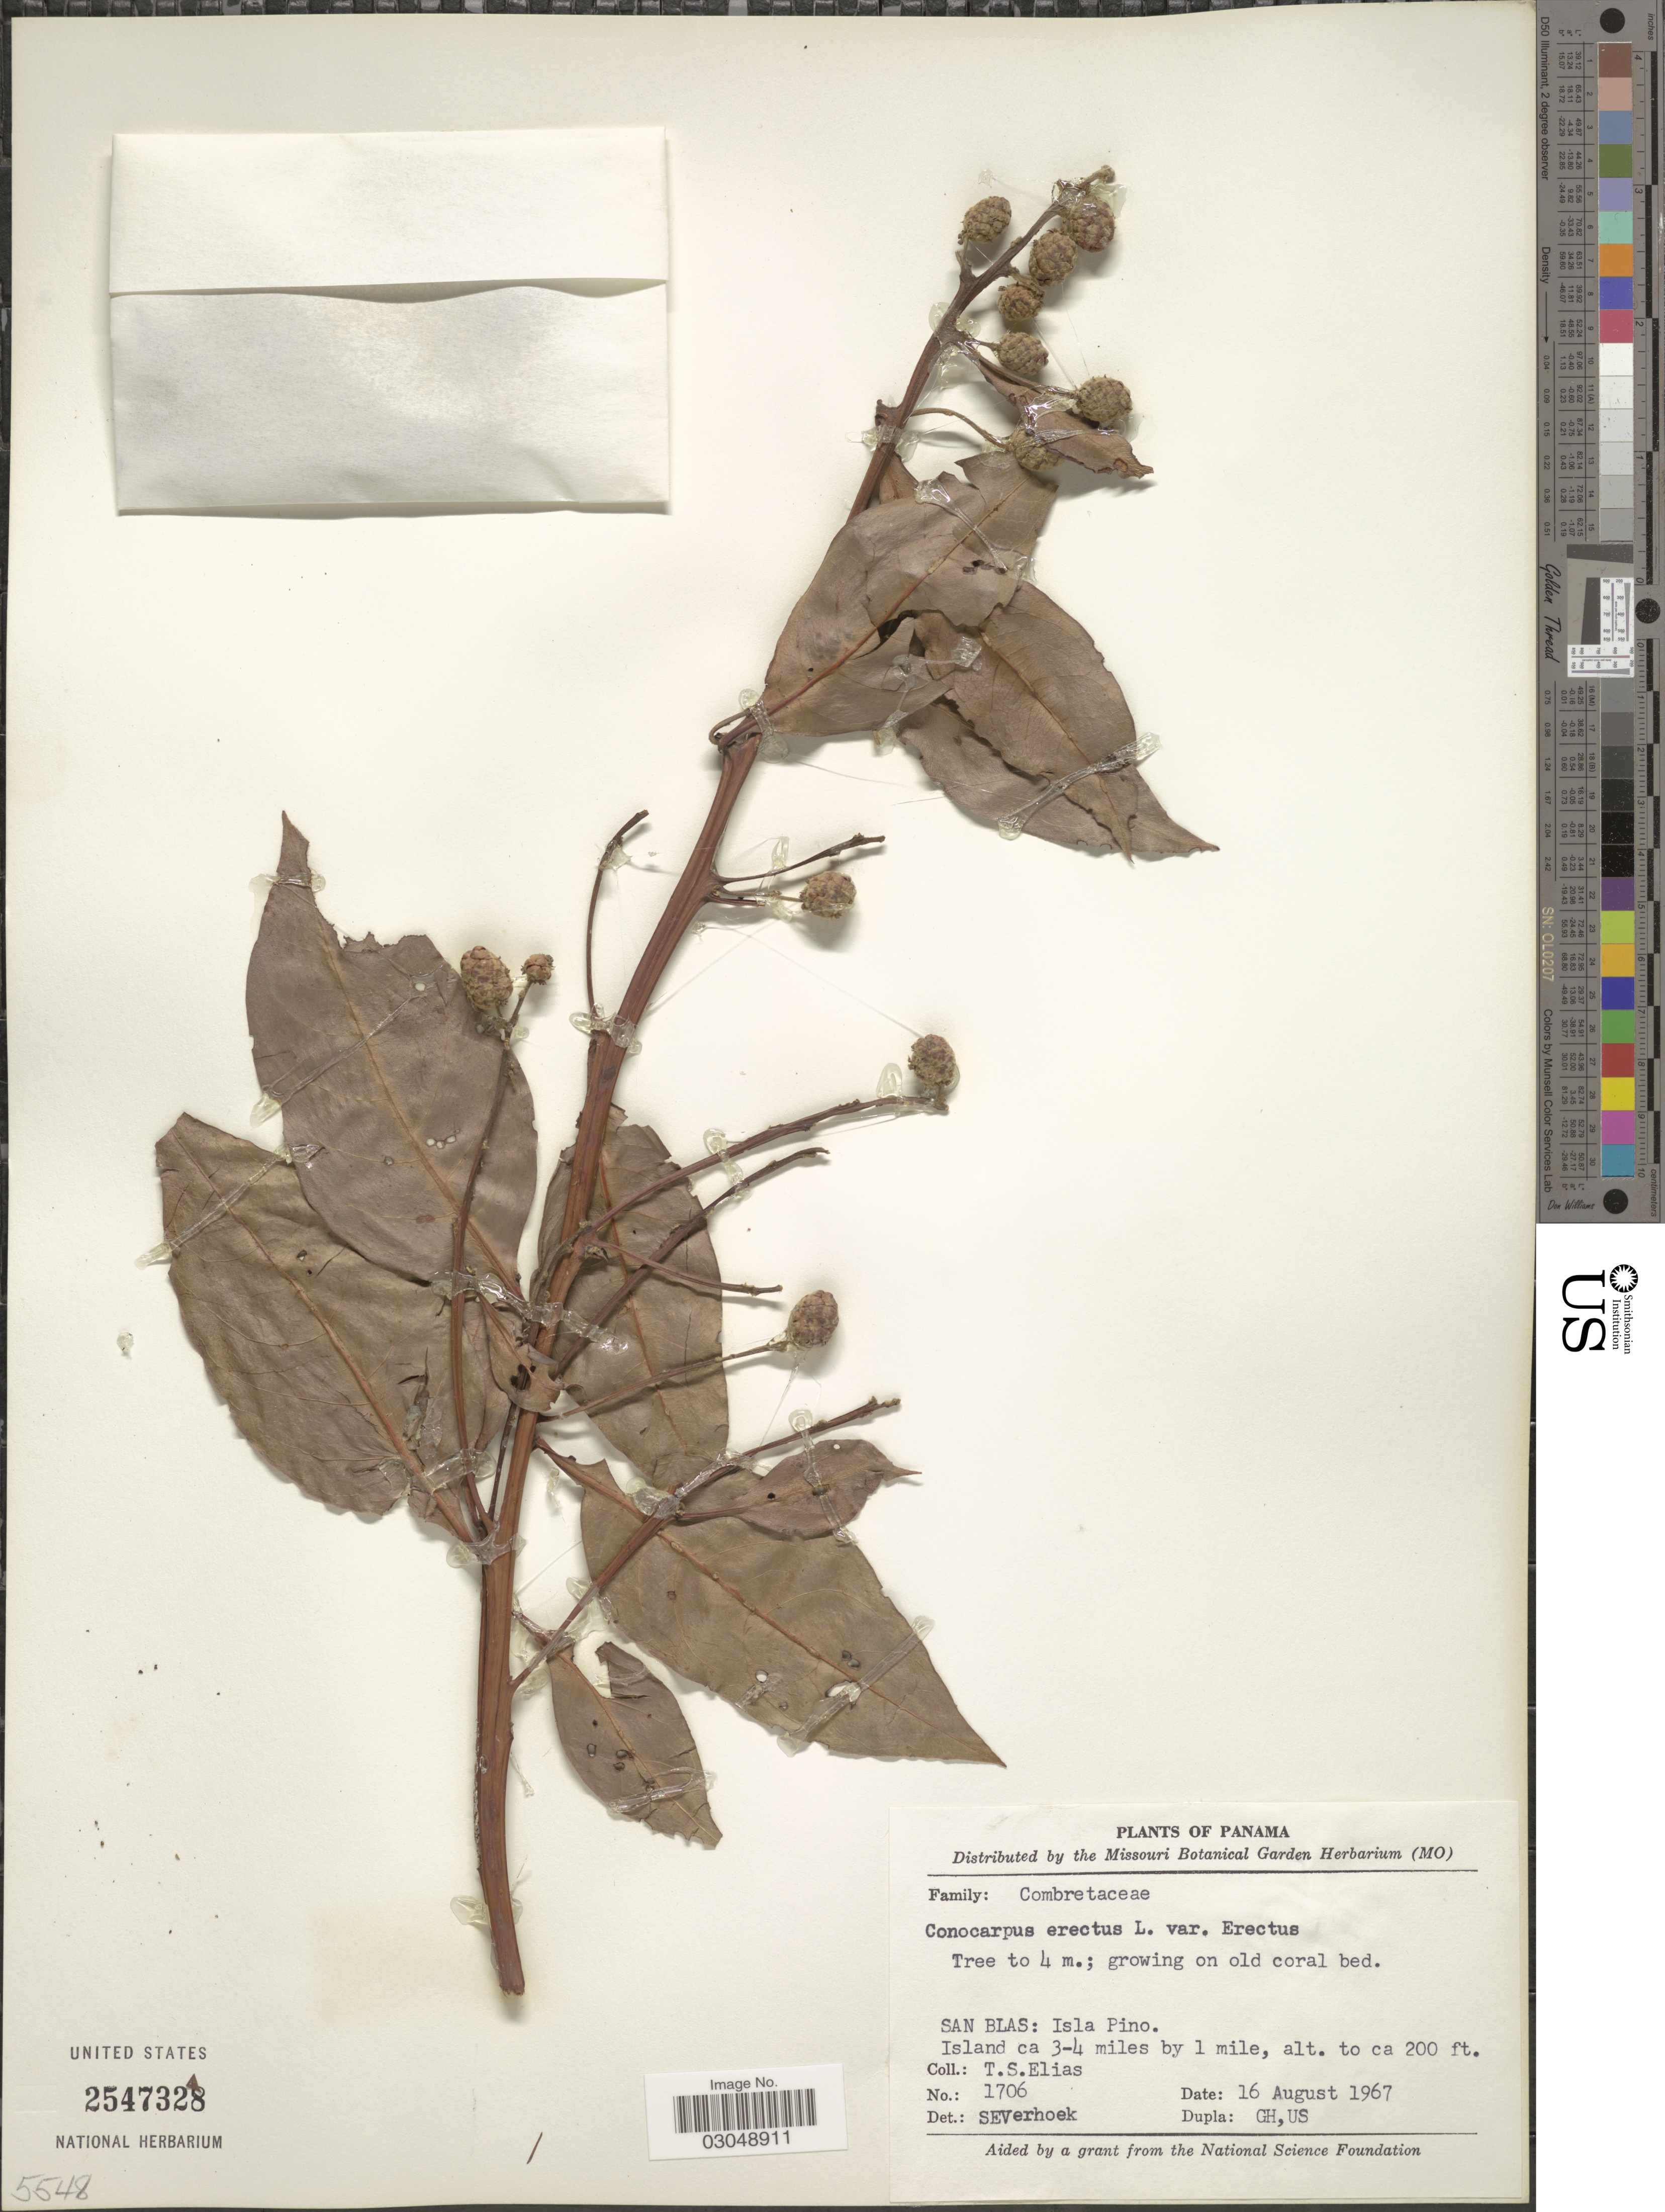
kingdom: Plantae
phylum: Tracheophyta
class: Magnoliopsida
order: Myrtales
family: Combretaceae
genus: Conocarpus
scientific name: Conocarpus erectus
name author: L.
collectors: T. S. Elias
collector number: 1706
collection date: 1967-08-16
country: Panama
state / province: Kuna Yala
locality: Isla Pino. Island ca 3-4 miles by 1 mile.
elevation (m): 61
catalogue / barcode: US 2547328